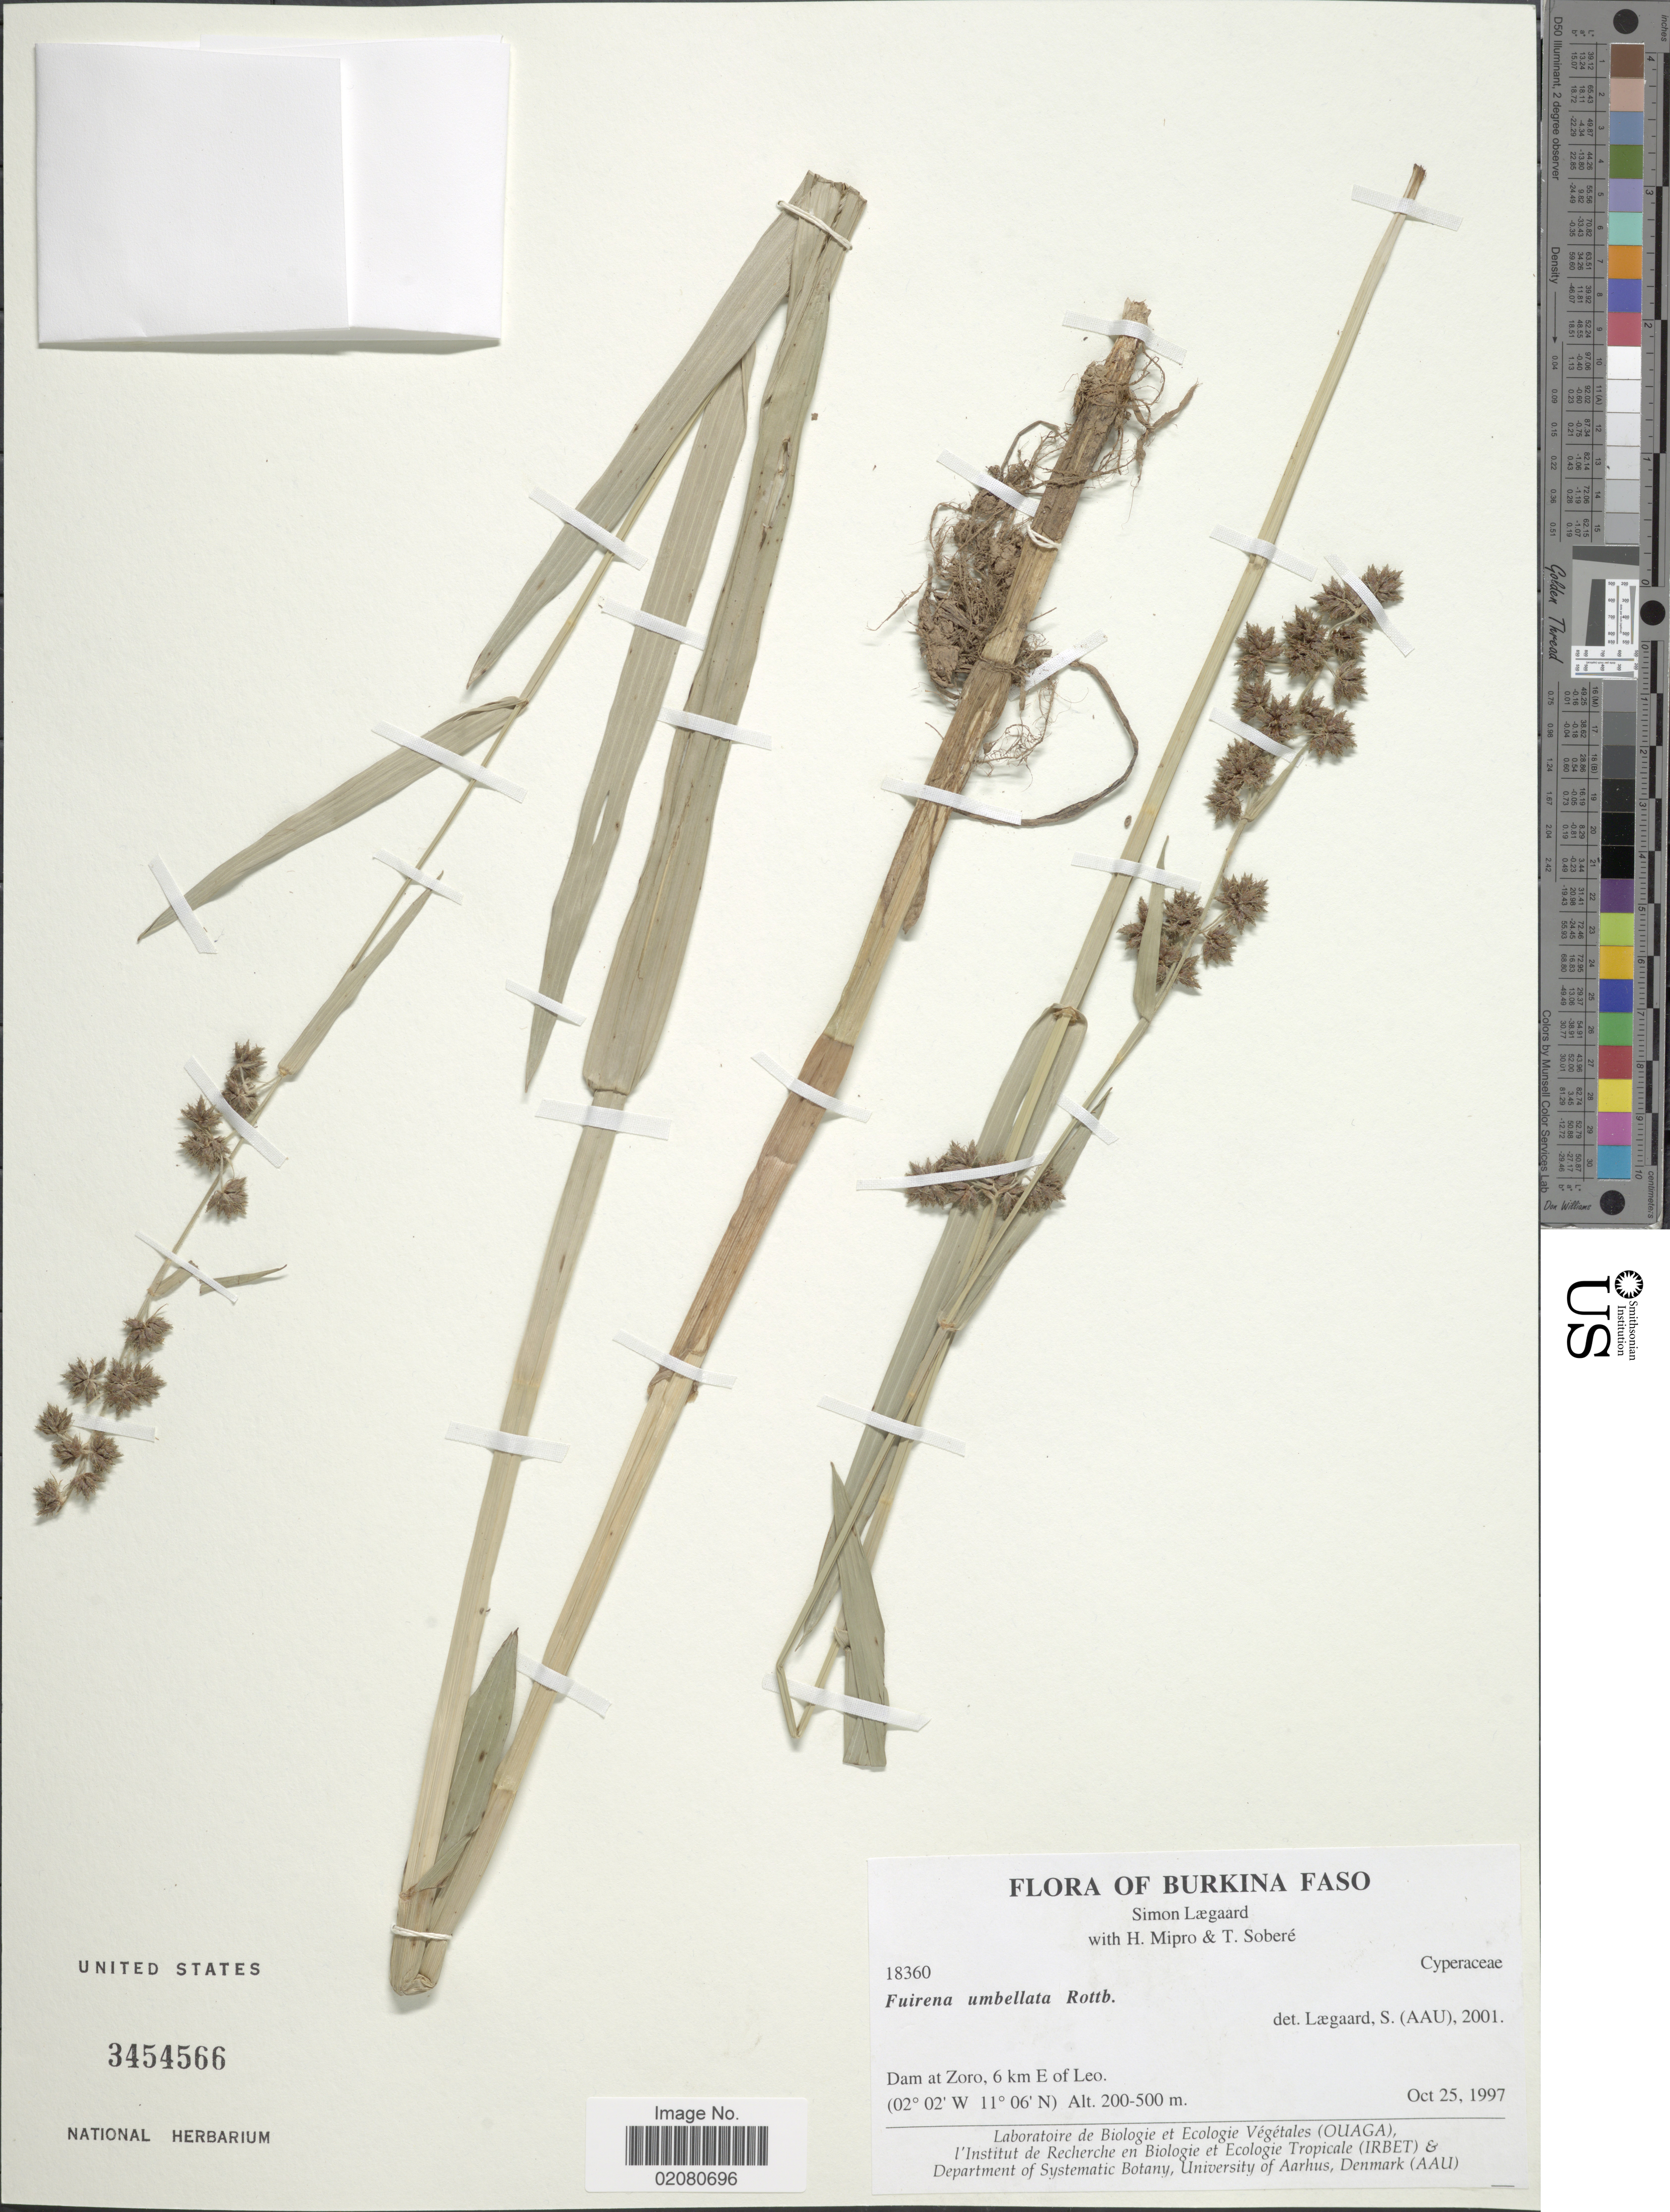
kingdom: Plantae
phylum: Tracheophyta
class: Liliopsida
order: Poales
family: Cyperaceae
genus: Fuirena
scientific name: Fuirena umbellata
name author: Rottb.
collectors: S. Lægaard, H. Mipro & T. Sobere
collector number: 18360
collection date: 1997-10-25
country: Burkina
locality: Burkino Faso. Dam at Zoro, 6 km E of Leo.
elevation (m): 200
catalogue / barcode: US 3454566